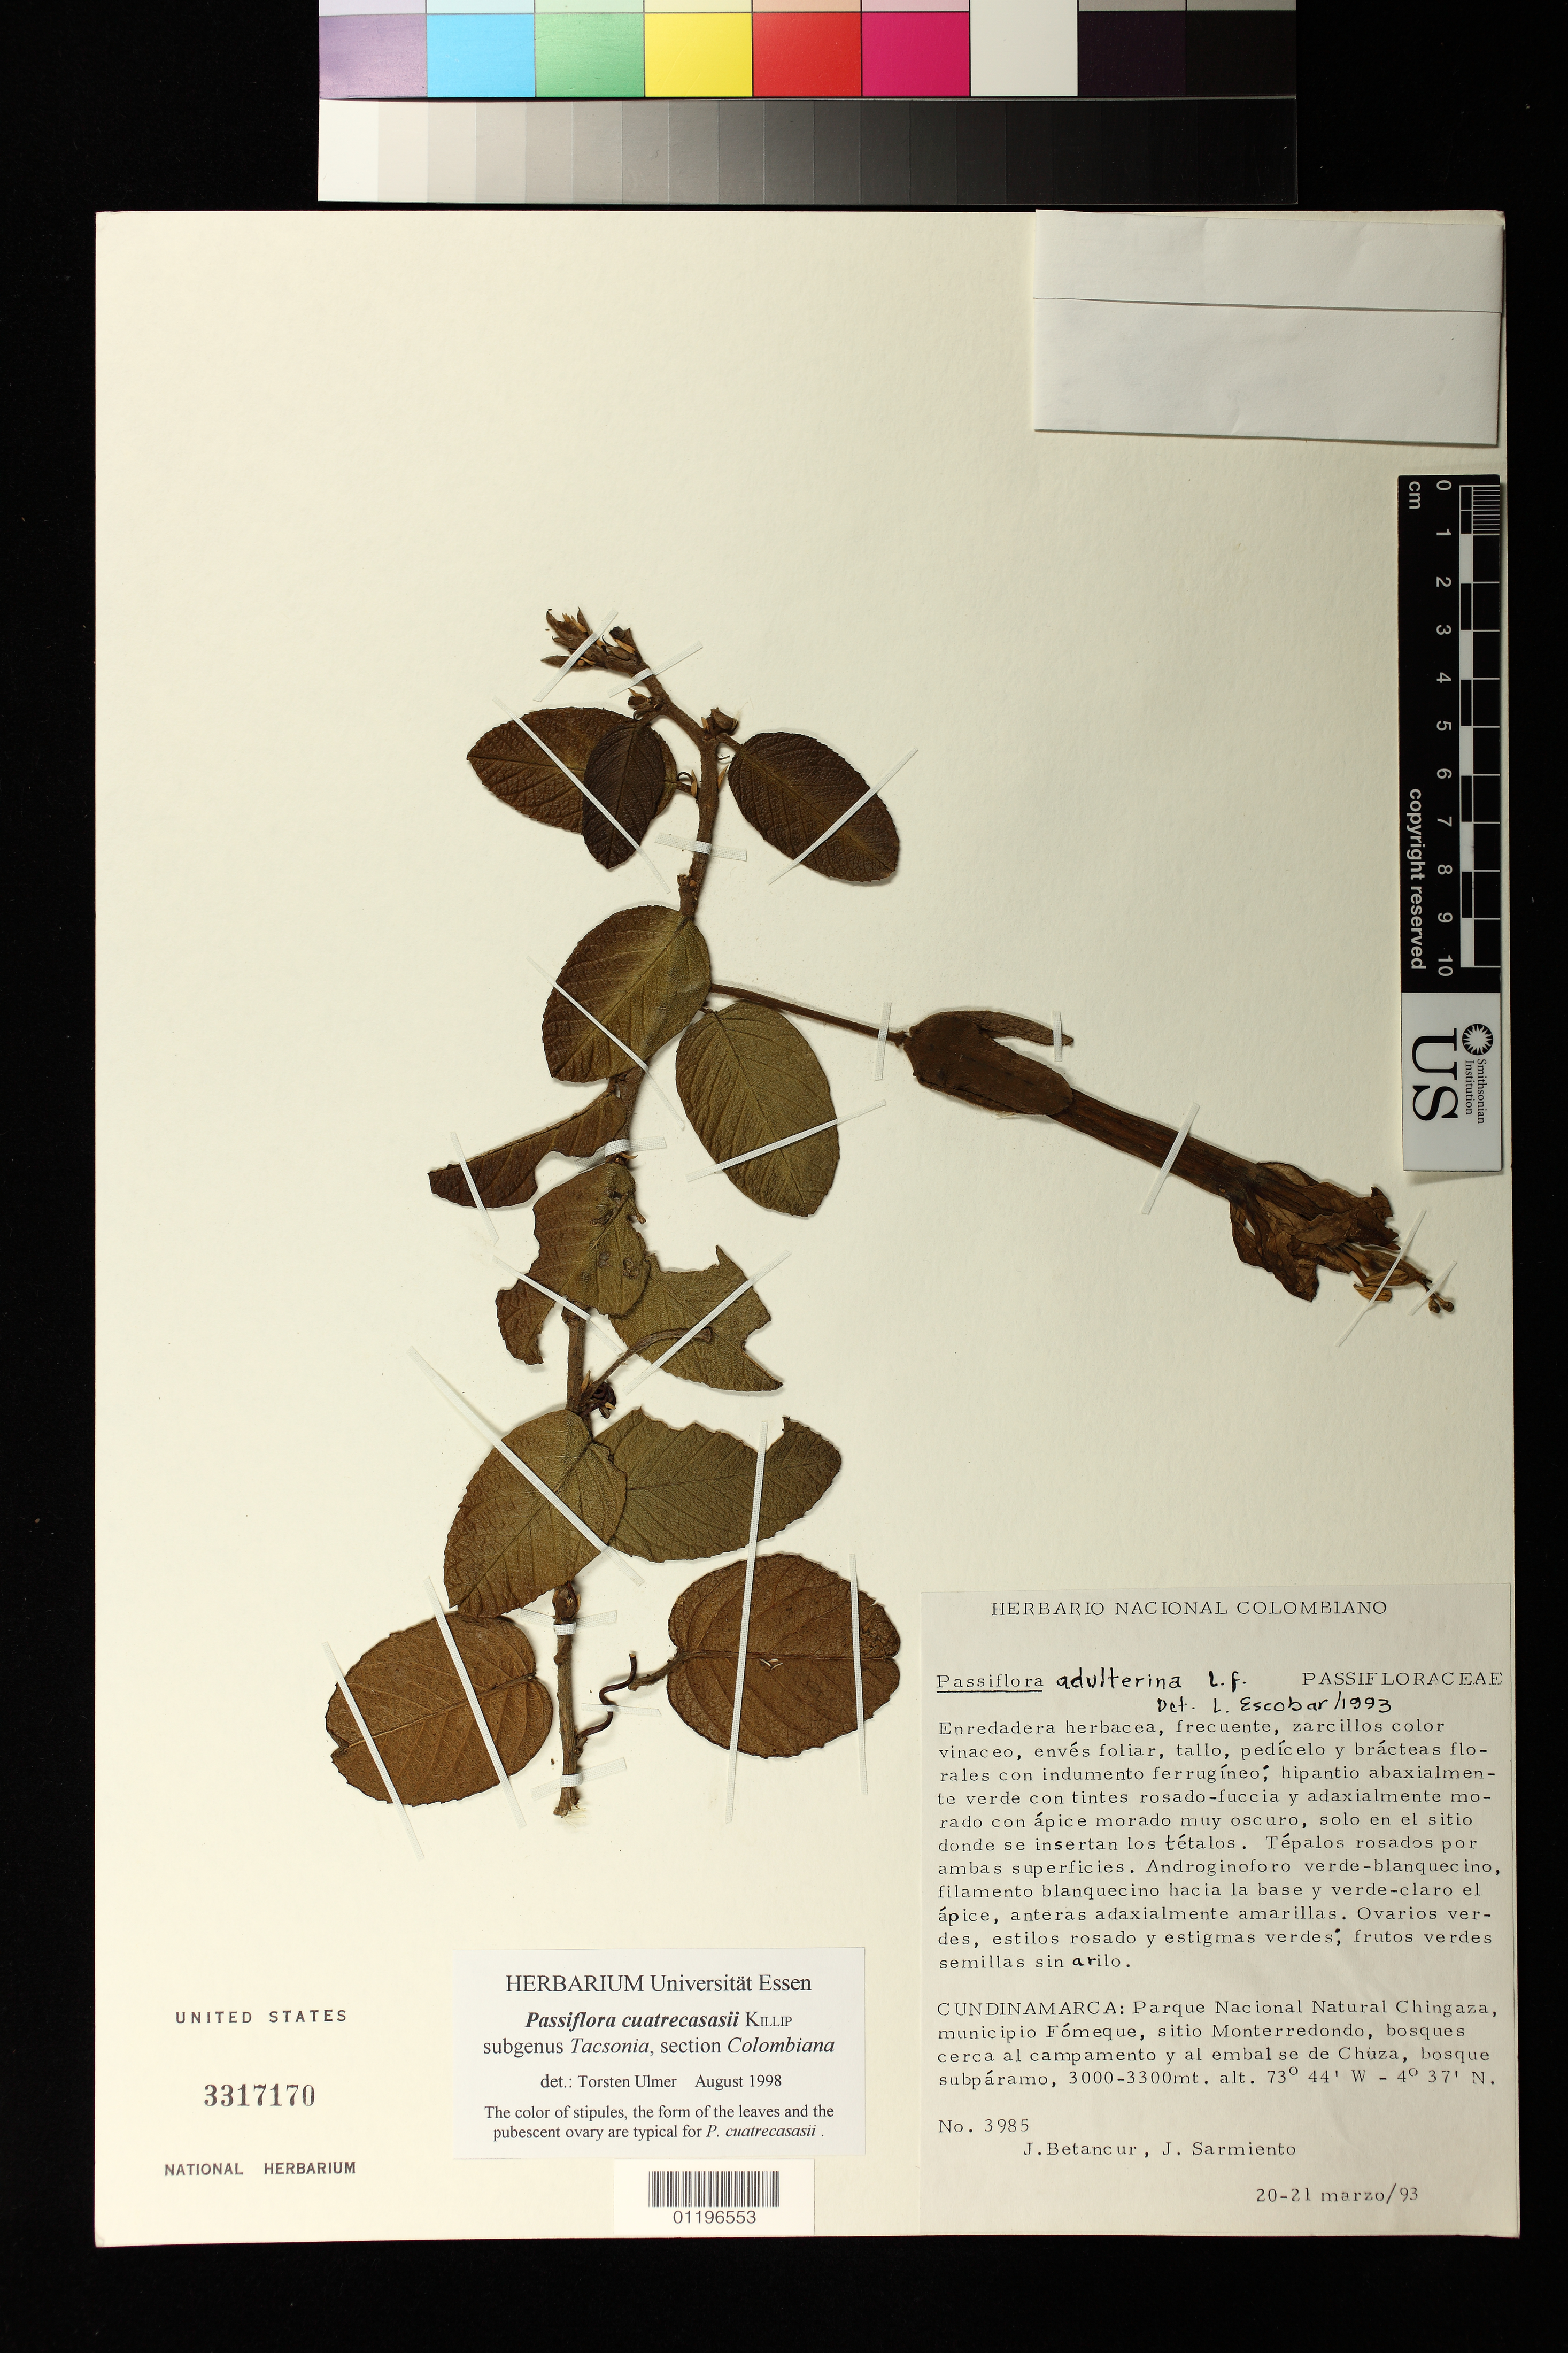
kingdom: Plantae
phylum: Tracheophyta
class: Magnoliopsida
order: Malpighiales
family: Passifloraceae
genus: Passiflora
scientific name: Passiflora cuatrecasasii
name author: Killip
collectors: J. C. Betancur & J. Sarmiento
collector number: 3985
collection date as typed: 20 Mar 1993 to 21 Mar 1993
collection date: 1993-03-20/1993-03-21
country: Colombia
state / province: Cundinamarca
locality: Parque Nacional Natural Chingaza, municipio Fómeque, sitio Monterredondo, bosques cerca al campamento y al embal se de Chuza, bosque subpáramao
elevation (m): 3000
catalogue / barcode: US 3317170